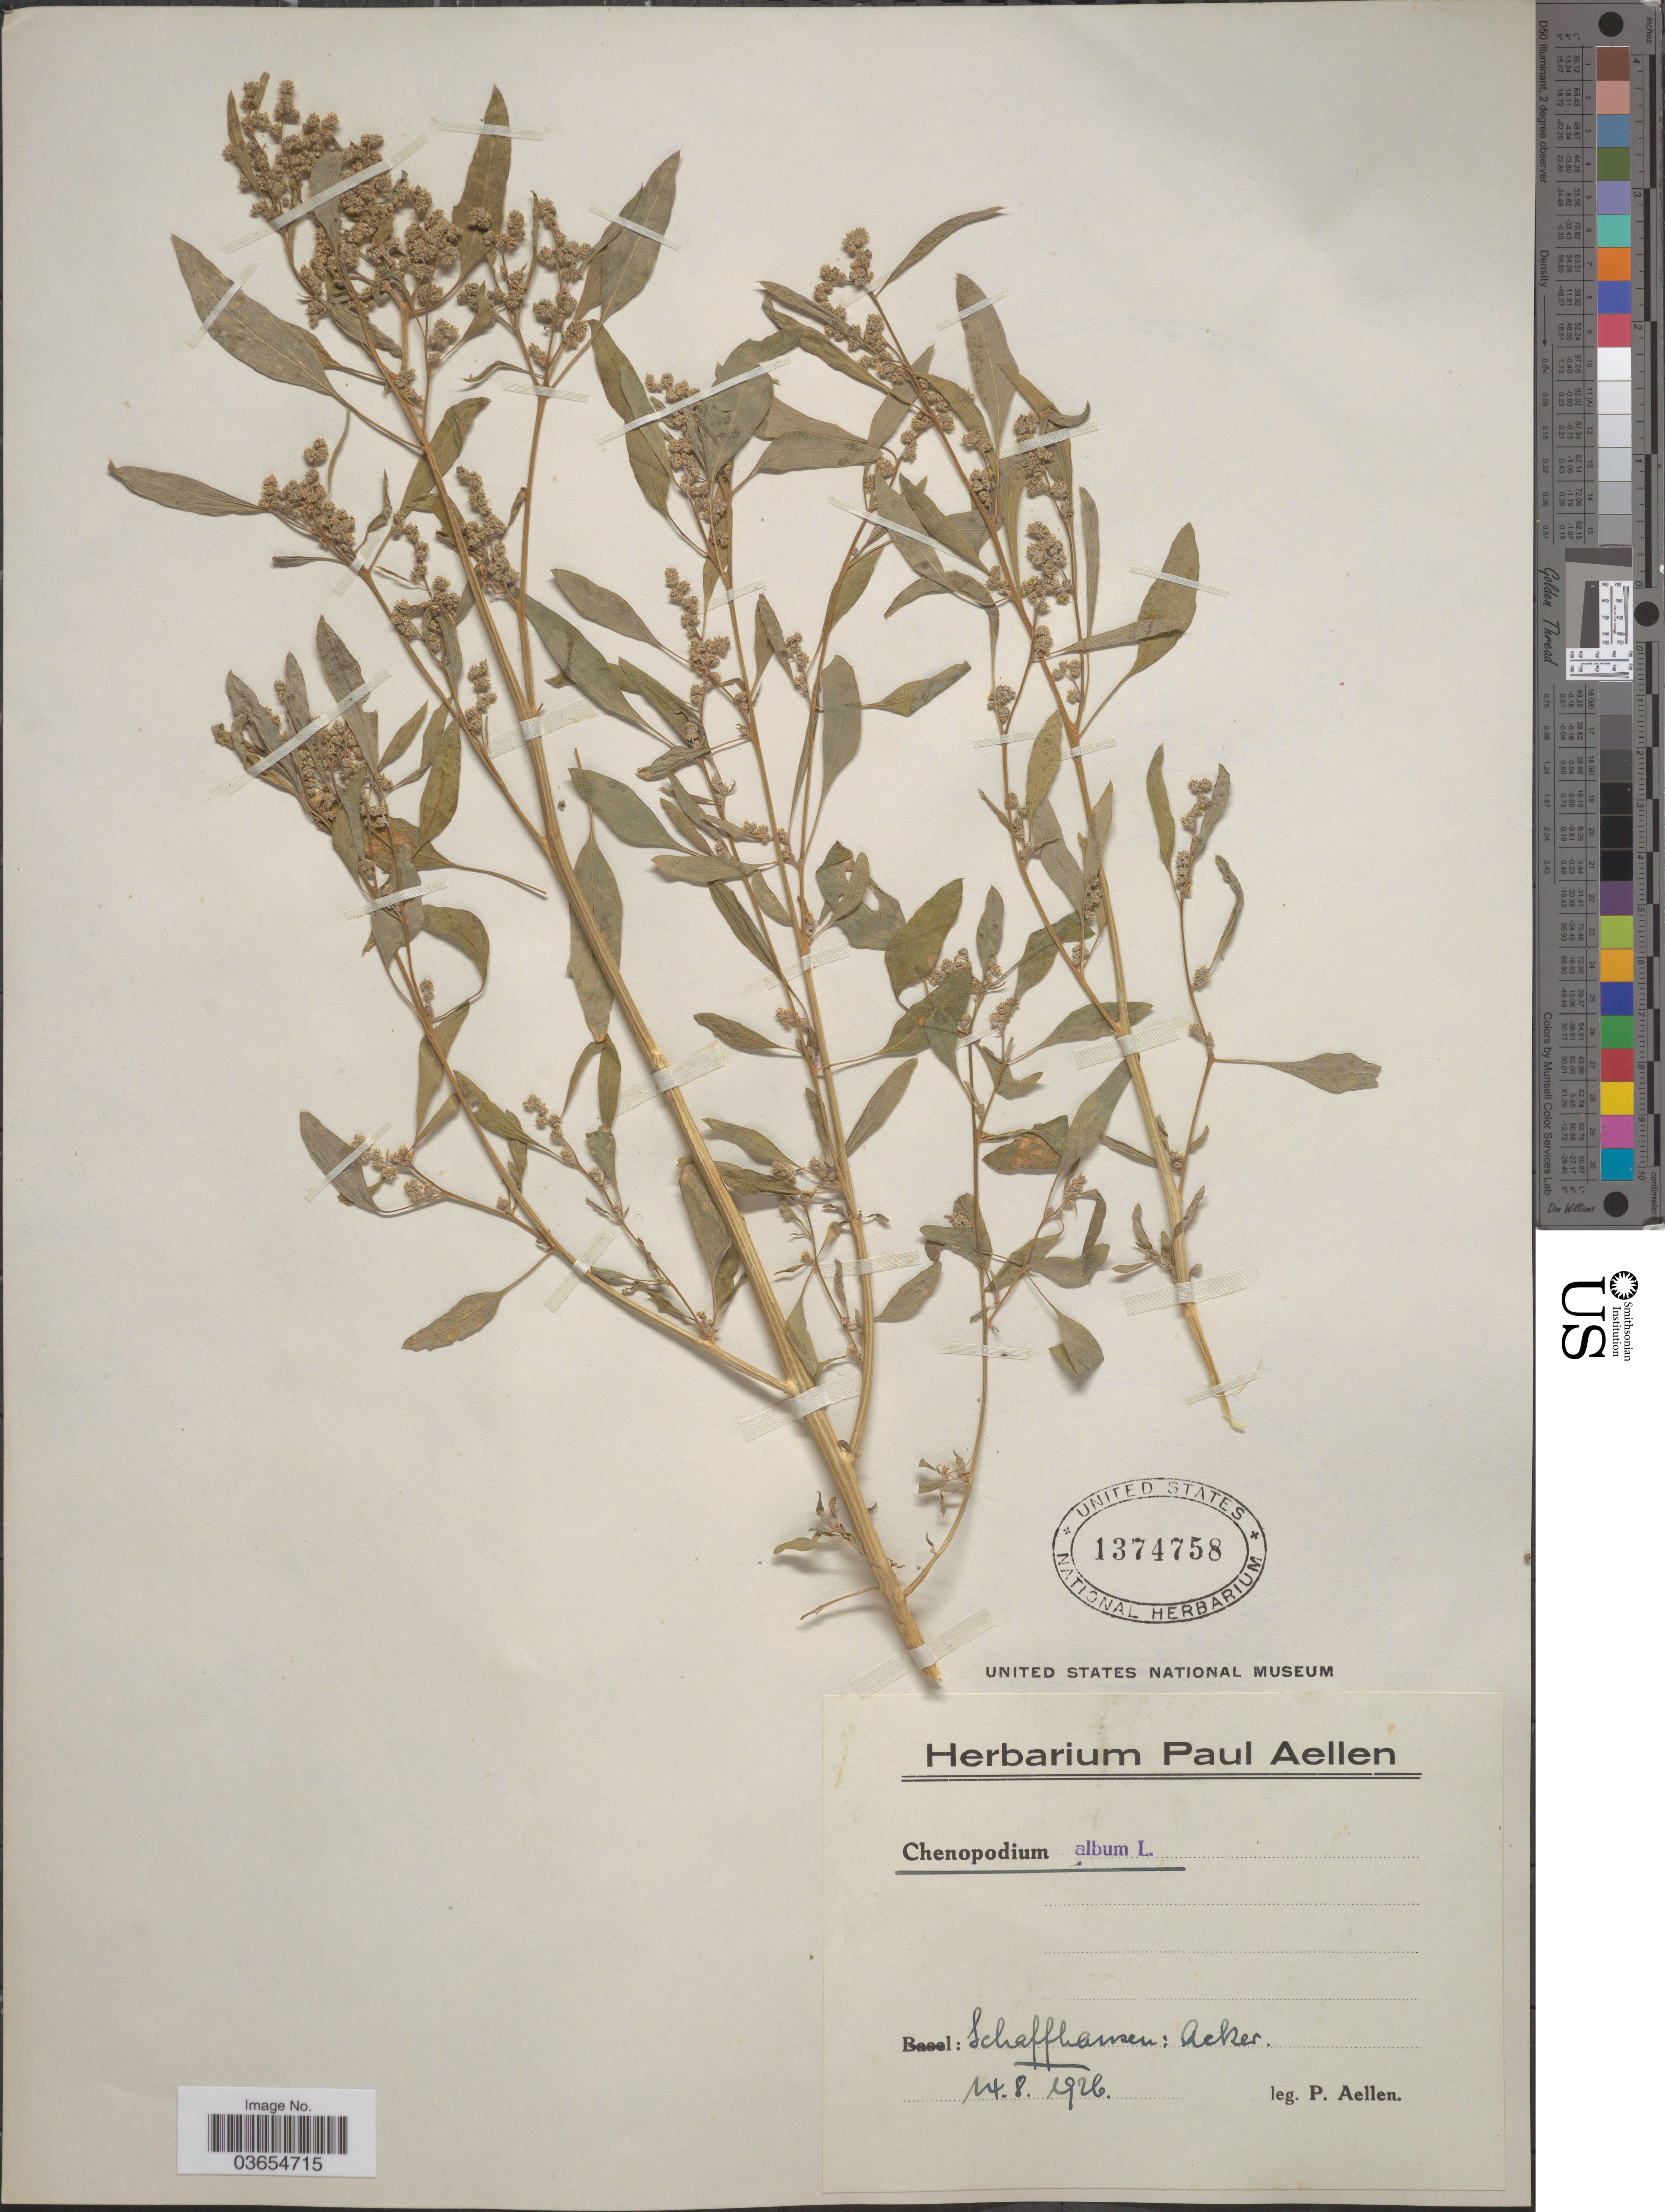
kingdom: Plantae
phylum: Tracheophyta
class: Magnoliopsida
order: Caryophyllales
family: Amaranthaceae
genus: Chenopodium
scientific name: Chenopodium album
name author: L.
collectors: P. Aellen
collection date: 1926-08-14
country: Switzerland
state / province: Schaffhausen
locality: Acker.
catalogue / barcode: US 1374758